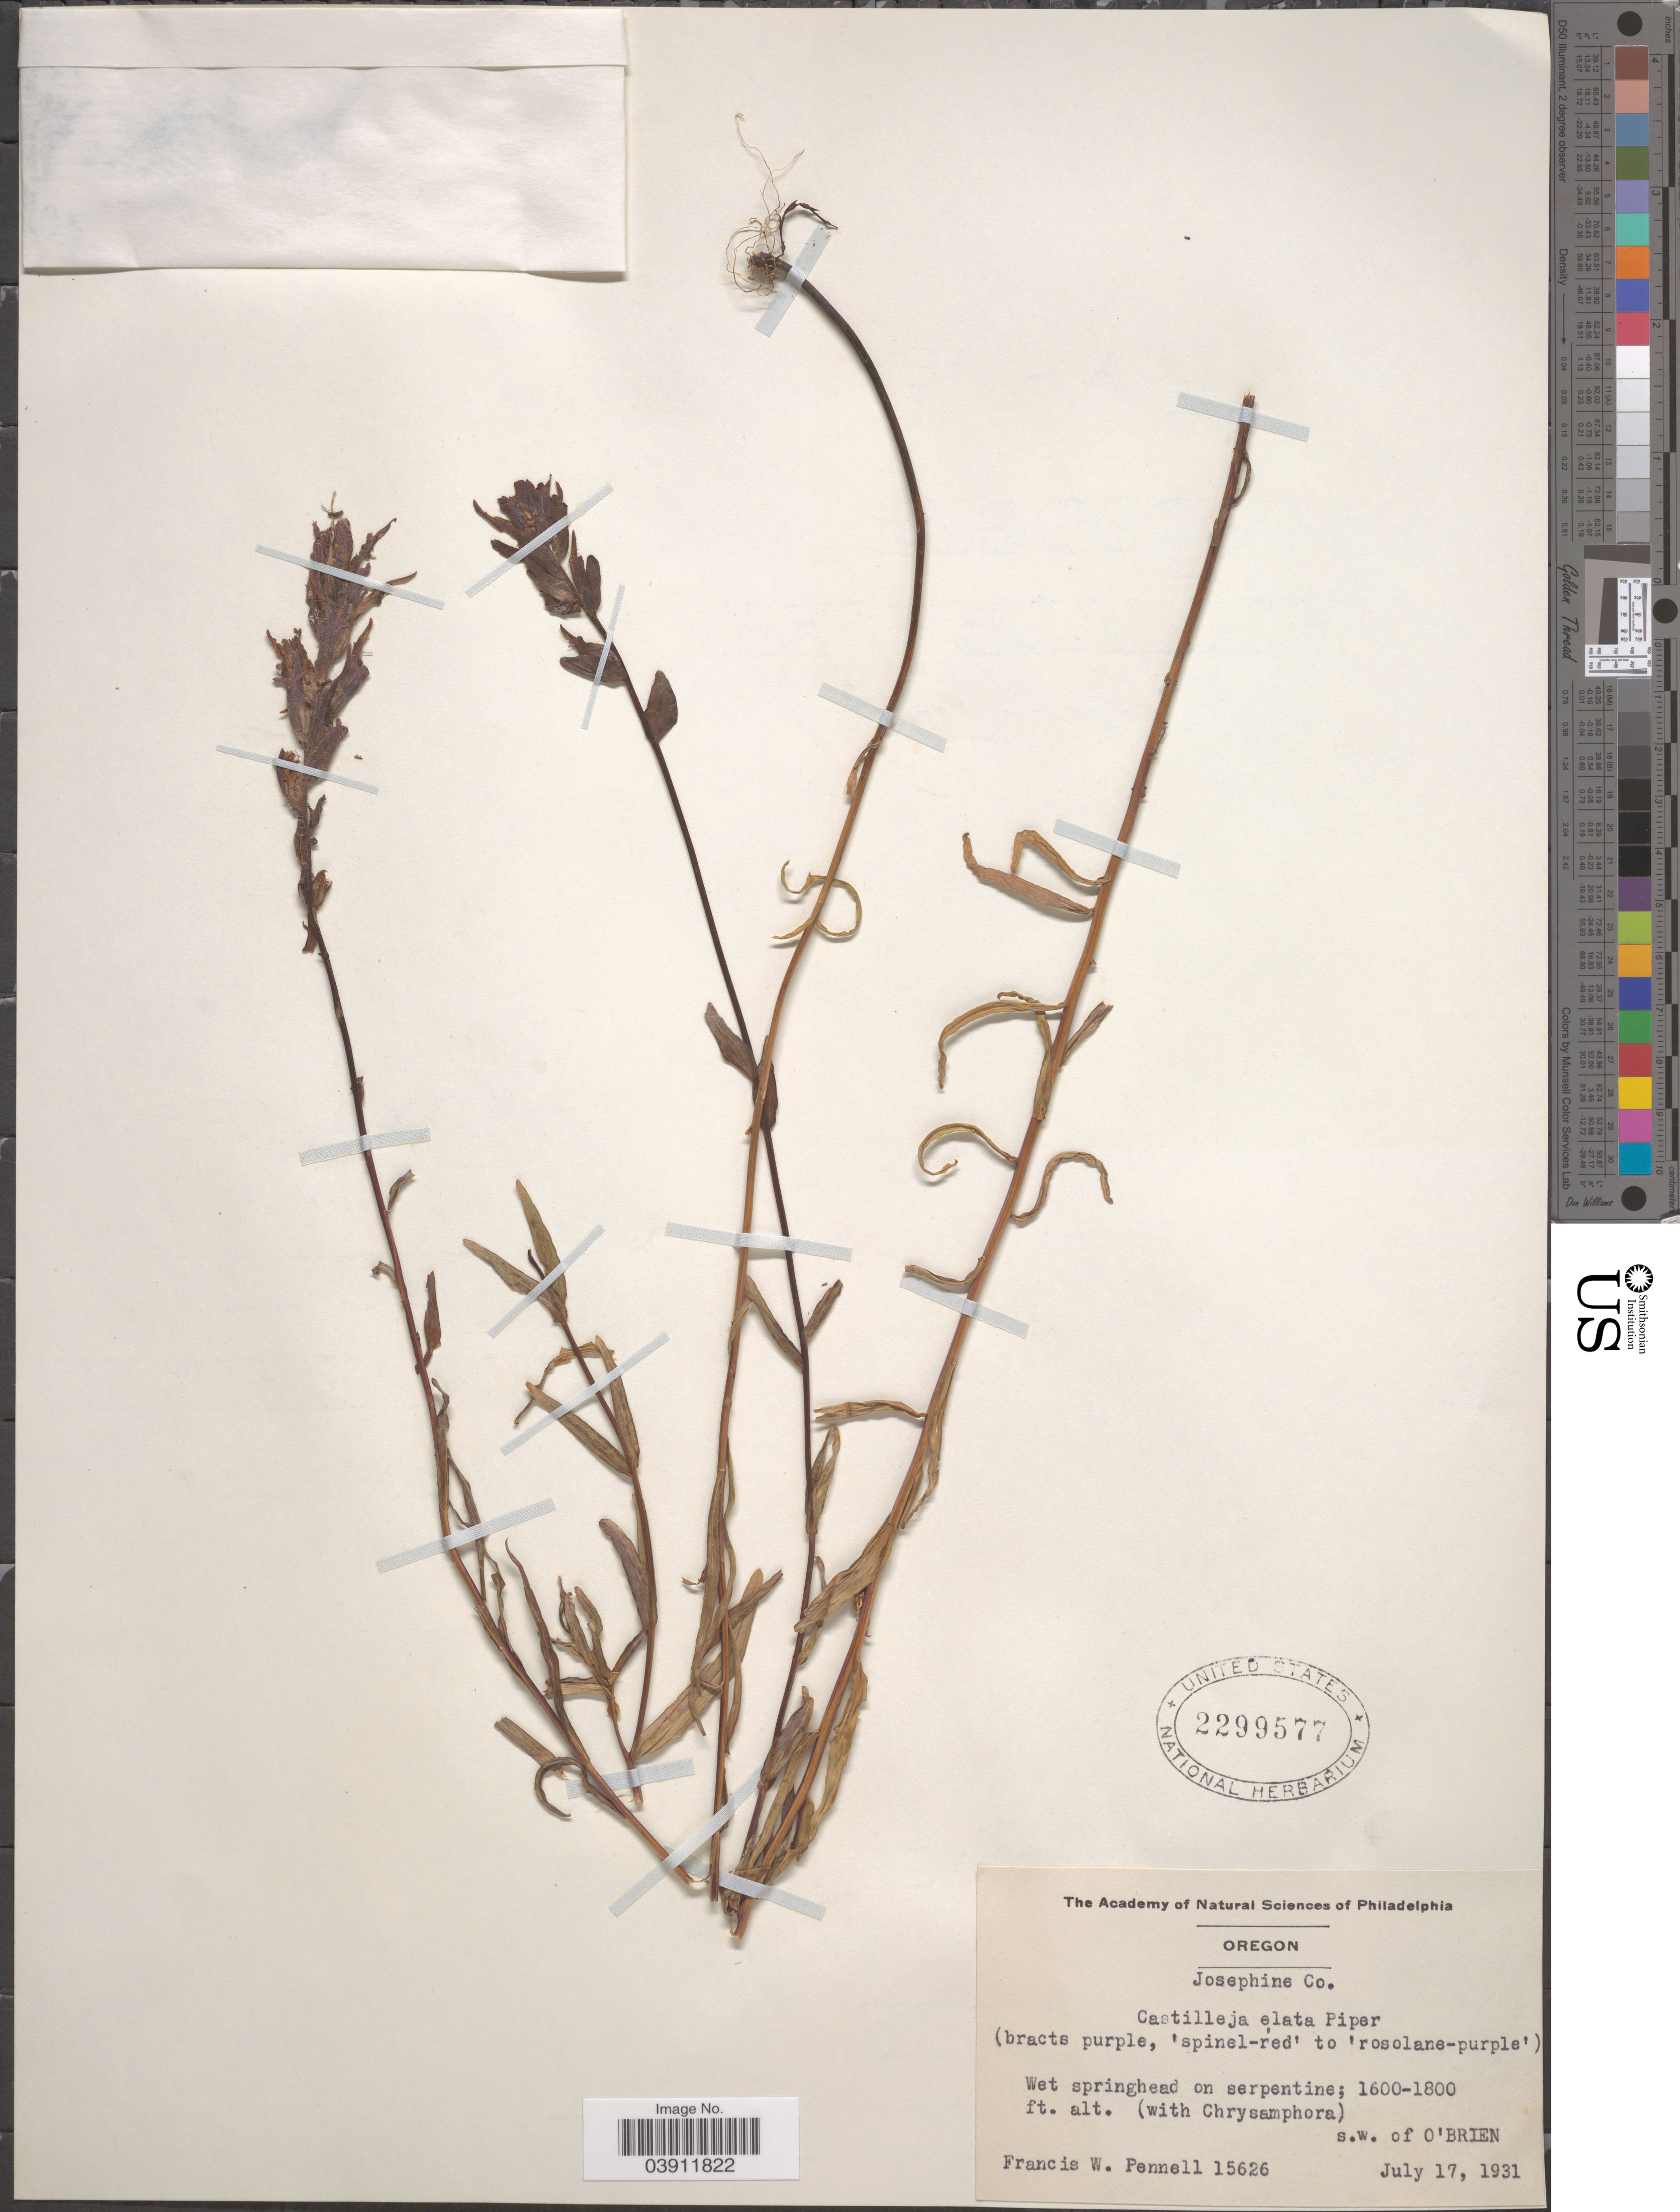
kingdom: Plantae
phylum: Tracheophyta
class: Magnoliopsida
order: Lamiales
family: Orobanchaceae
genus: Castilleja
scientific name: Castilleja elata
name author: Piper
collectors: F. W. Pennell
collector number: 15626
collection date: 1931-07-17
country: United States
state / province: Oregon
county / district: Josephine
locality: Josephine Co. S.W. of O'Brien.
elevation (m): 488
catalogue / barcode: US 2299577